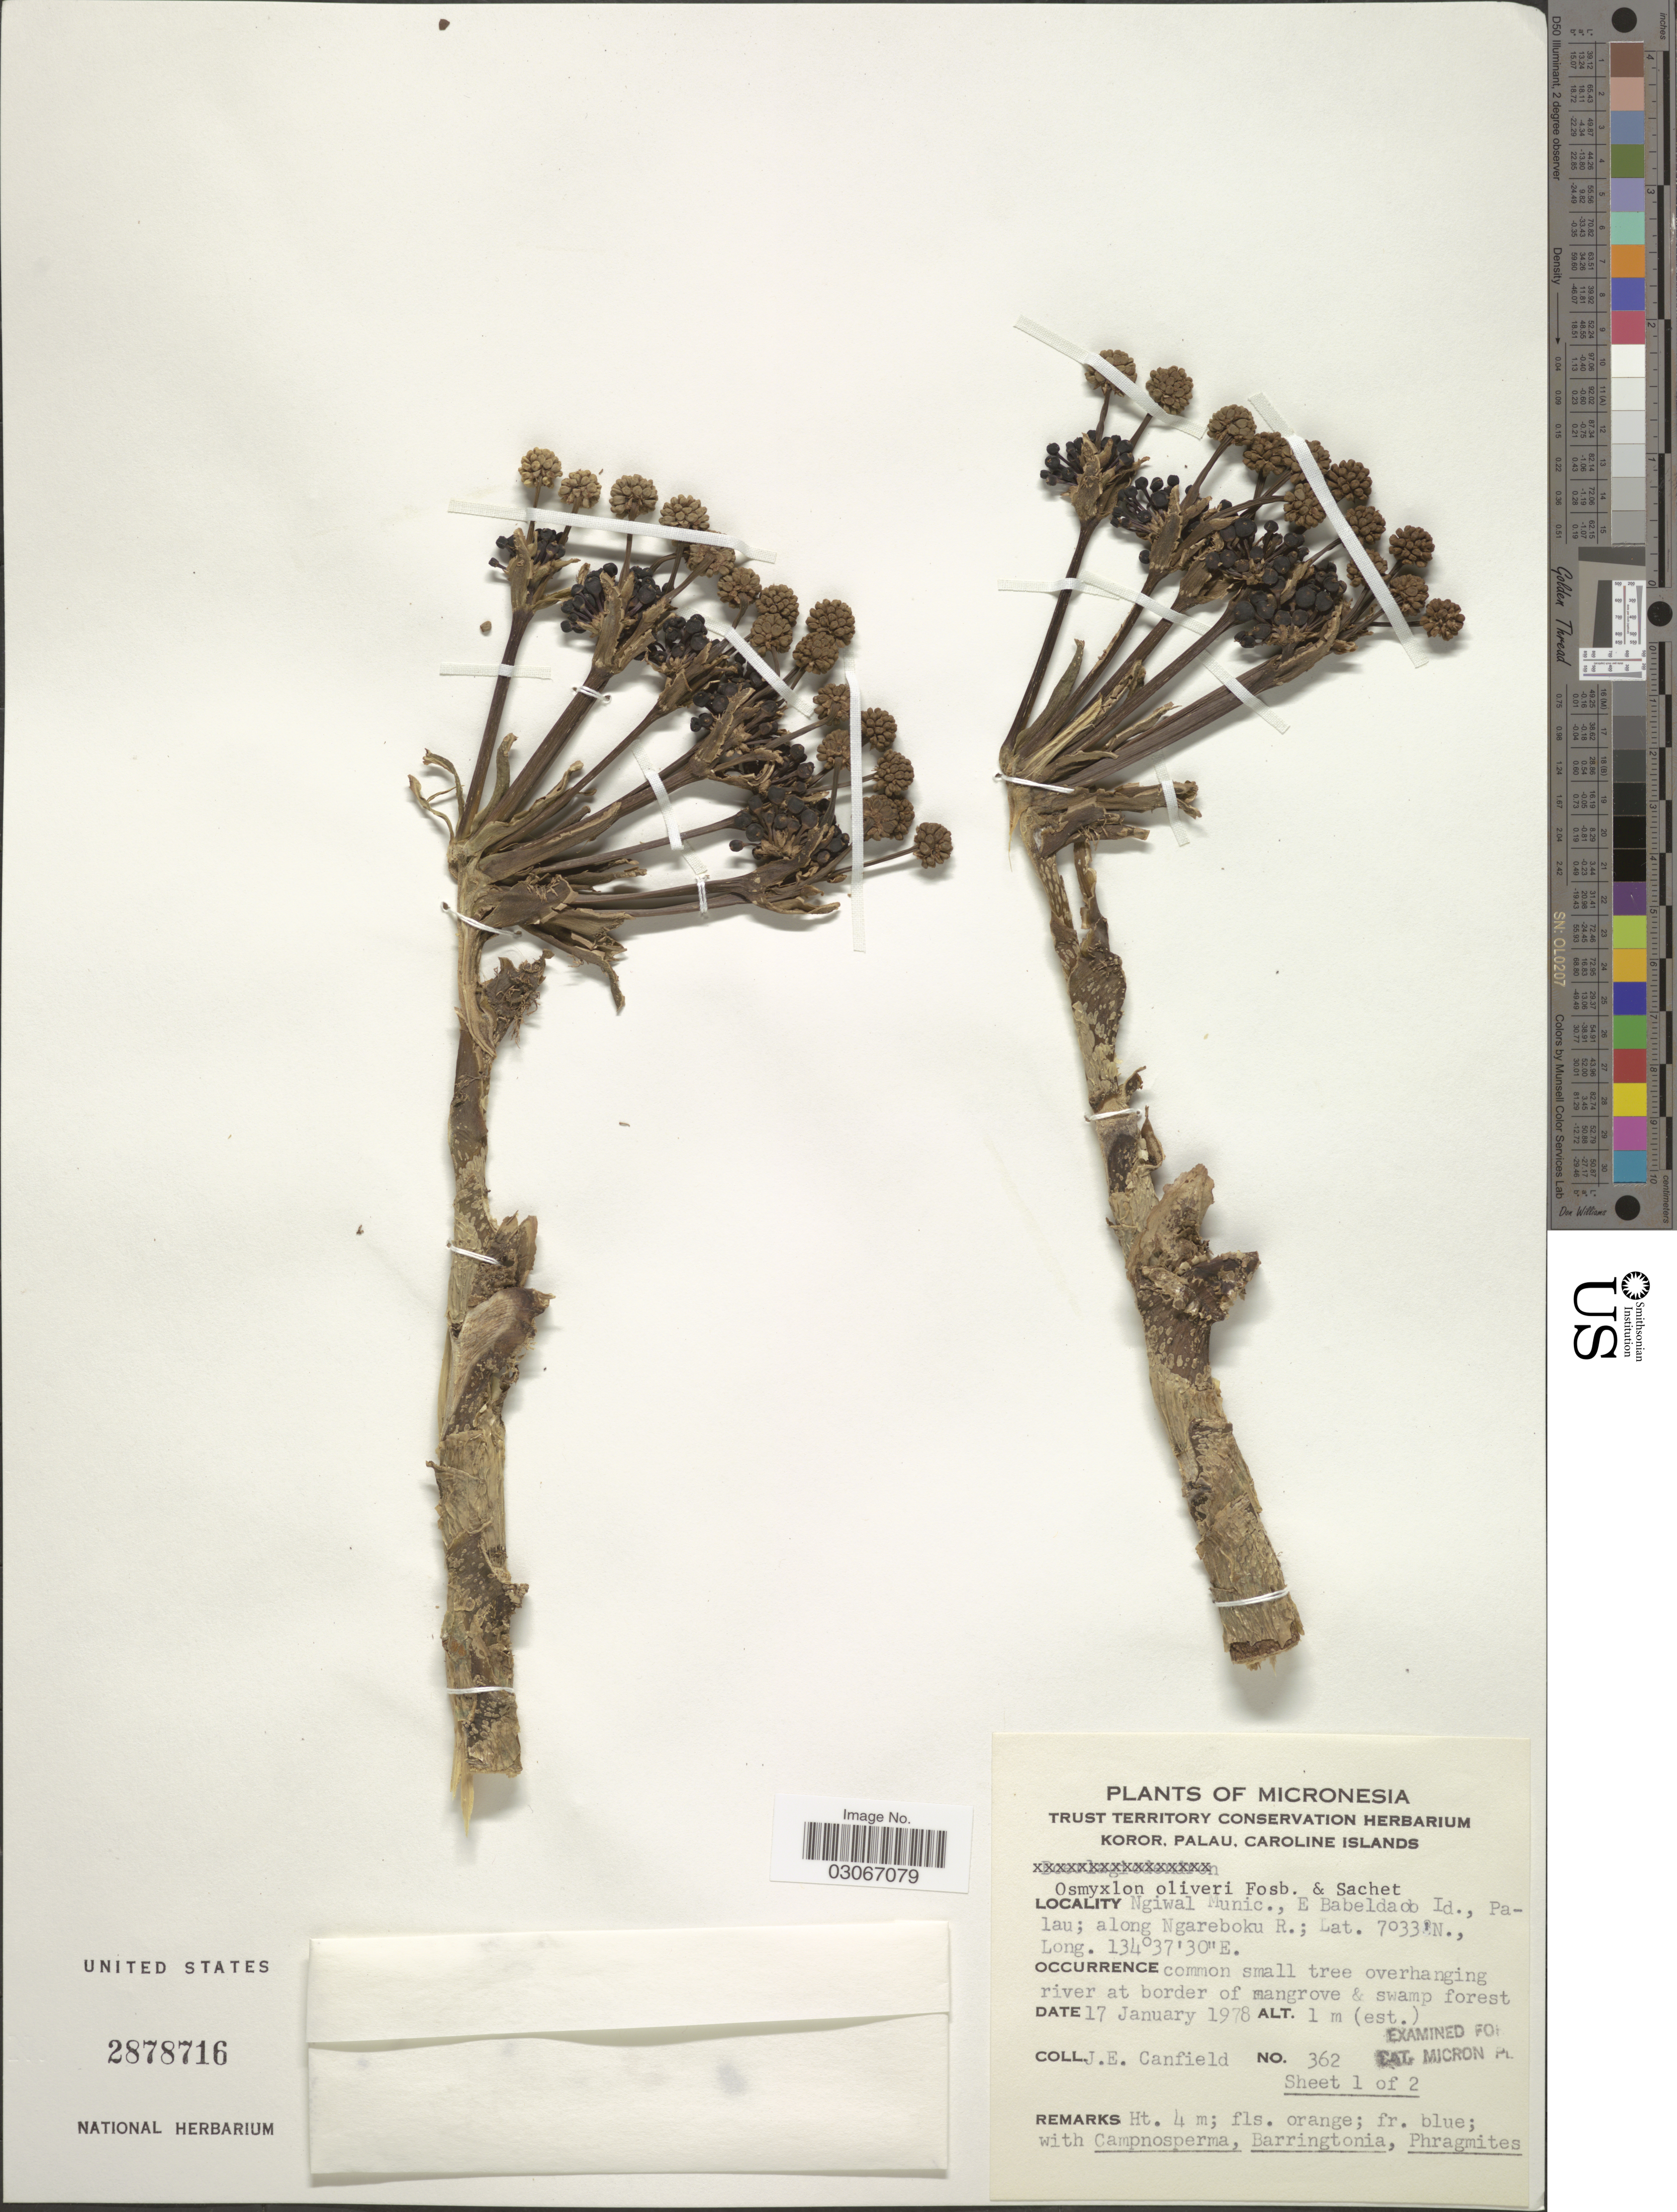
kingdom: Plantae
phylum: Tracheophyta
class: Magnoliopsida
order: Apiales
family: Araliaceae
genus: Osmoxylon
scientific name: Osmoxylon oliveri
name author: Fosberg & Sachet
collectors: J. E. Canfield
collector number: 362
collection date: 1978-01-17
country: Palau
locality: Ngiwal Munic., E Babeldaob Id., Palau; along Ngareboku R.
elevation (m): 1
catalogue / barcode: US 2878716